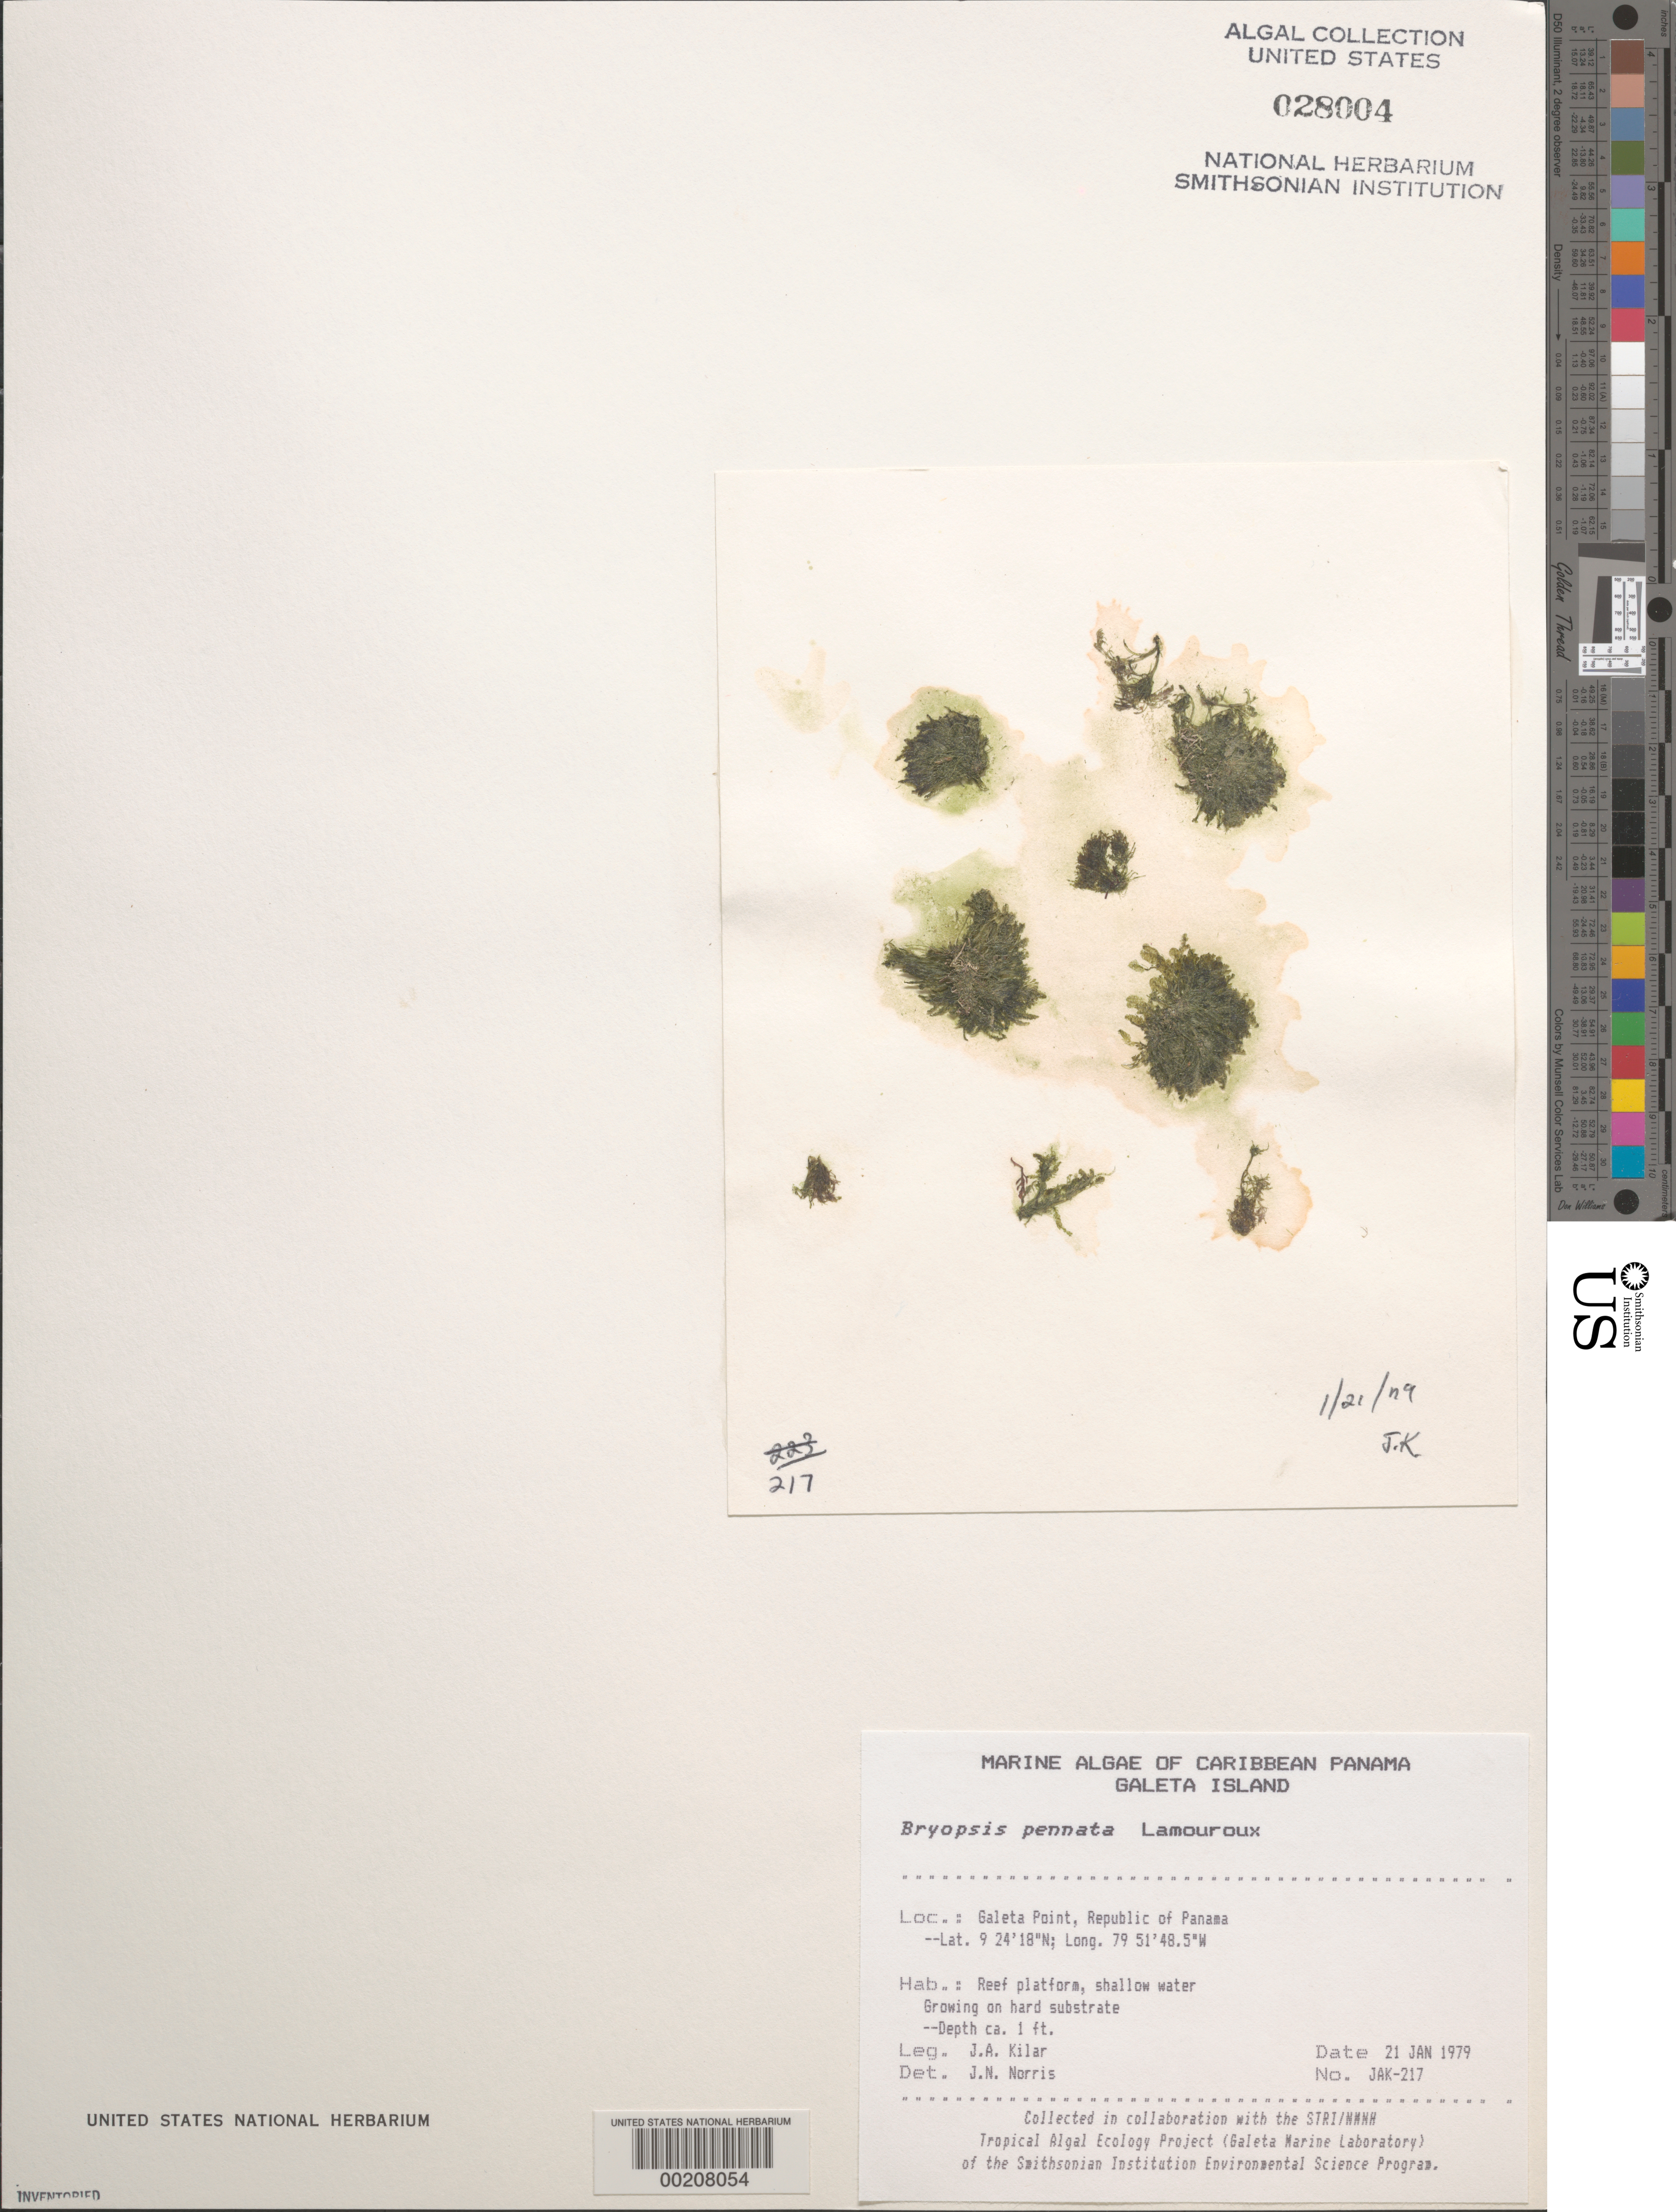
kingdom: Plantae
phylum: Chlorophyta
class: Ulvophyceae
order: Bryopsidales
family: Bryopsidaceae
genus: Bryopsis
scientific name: Bryopsis pennata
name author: J.V.Lamouroux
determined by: Norris, James N.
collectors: J. A. Kilar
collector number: JAK-217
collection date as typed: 21 Jan 1979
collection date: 1979-01-21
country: Panama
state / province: Colón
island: Galeta Island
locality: Galeta Point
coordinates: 9 24' 18" N, 79 51' 48.5" W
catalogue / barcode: US 28004